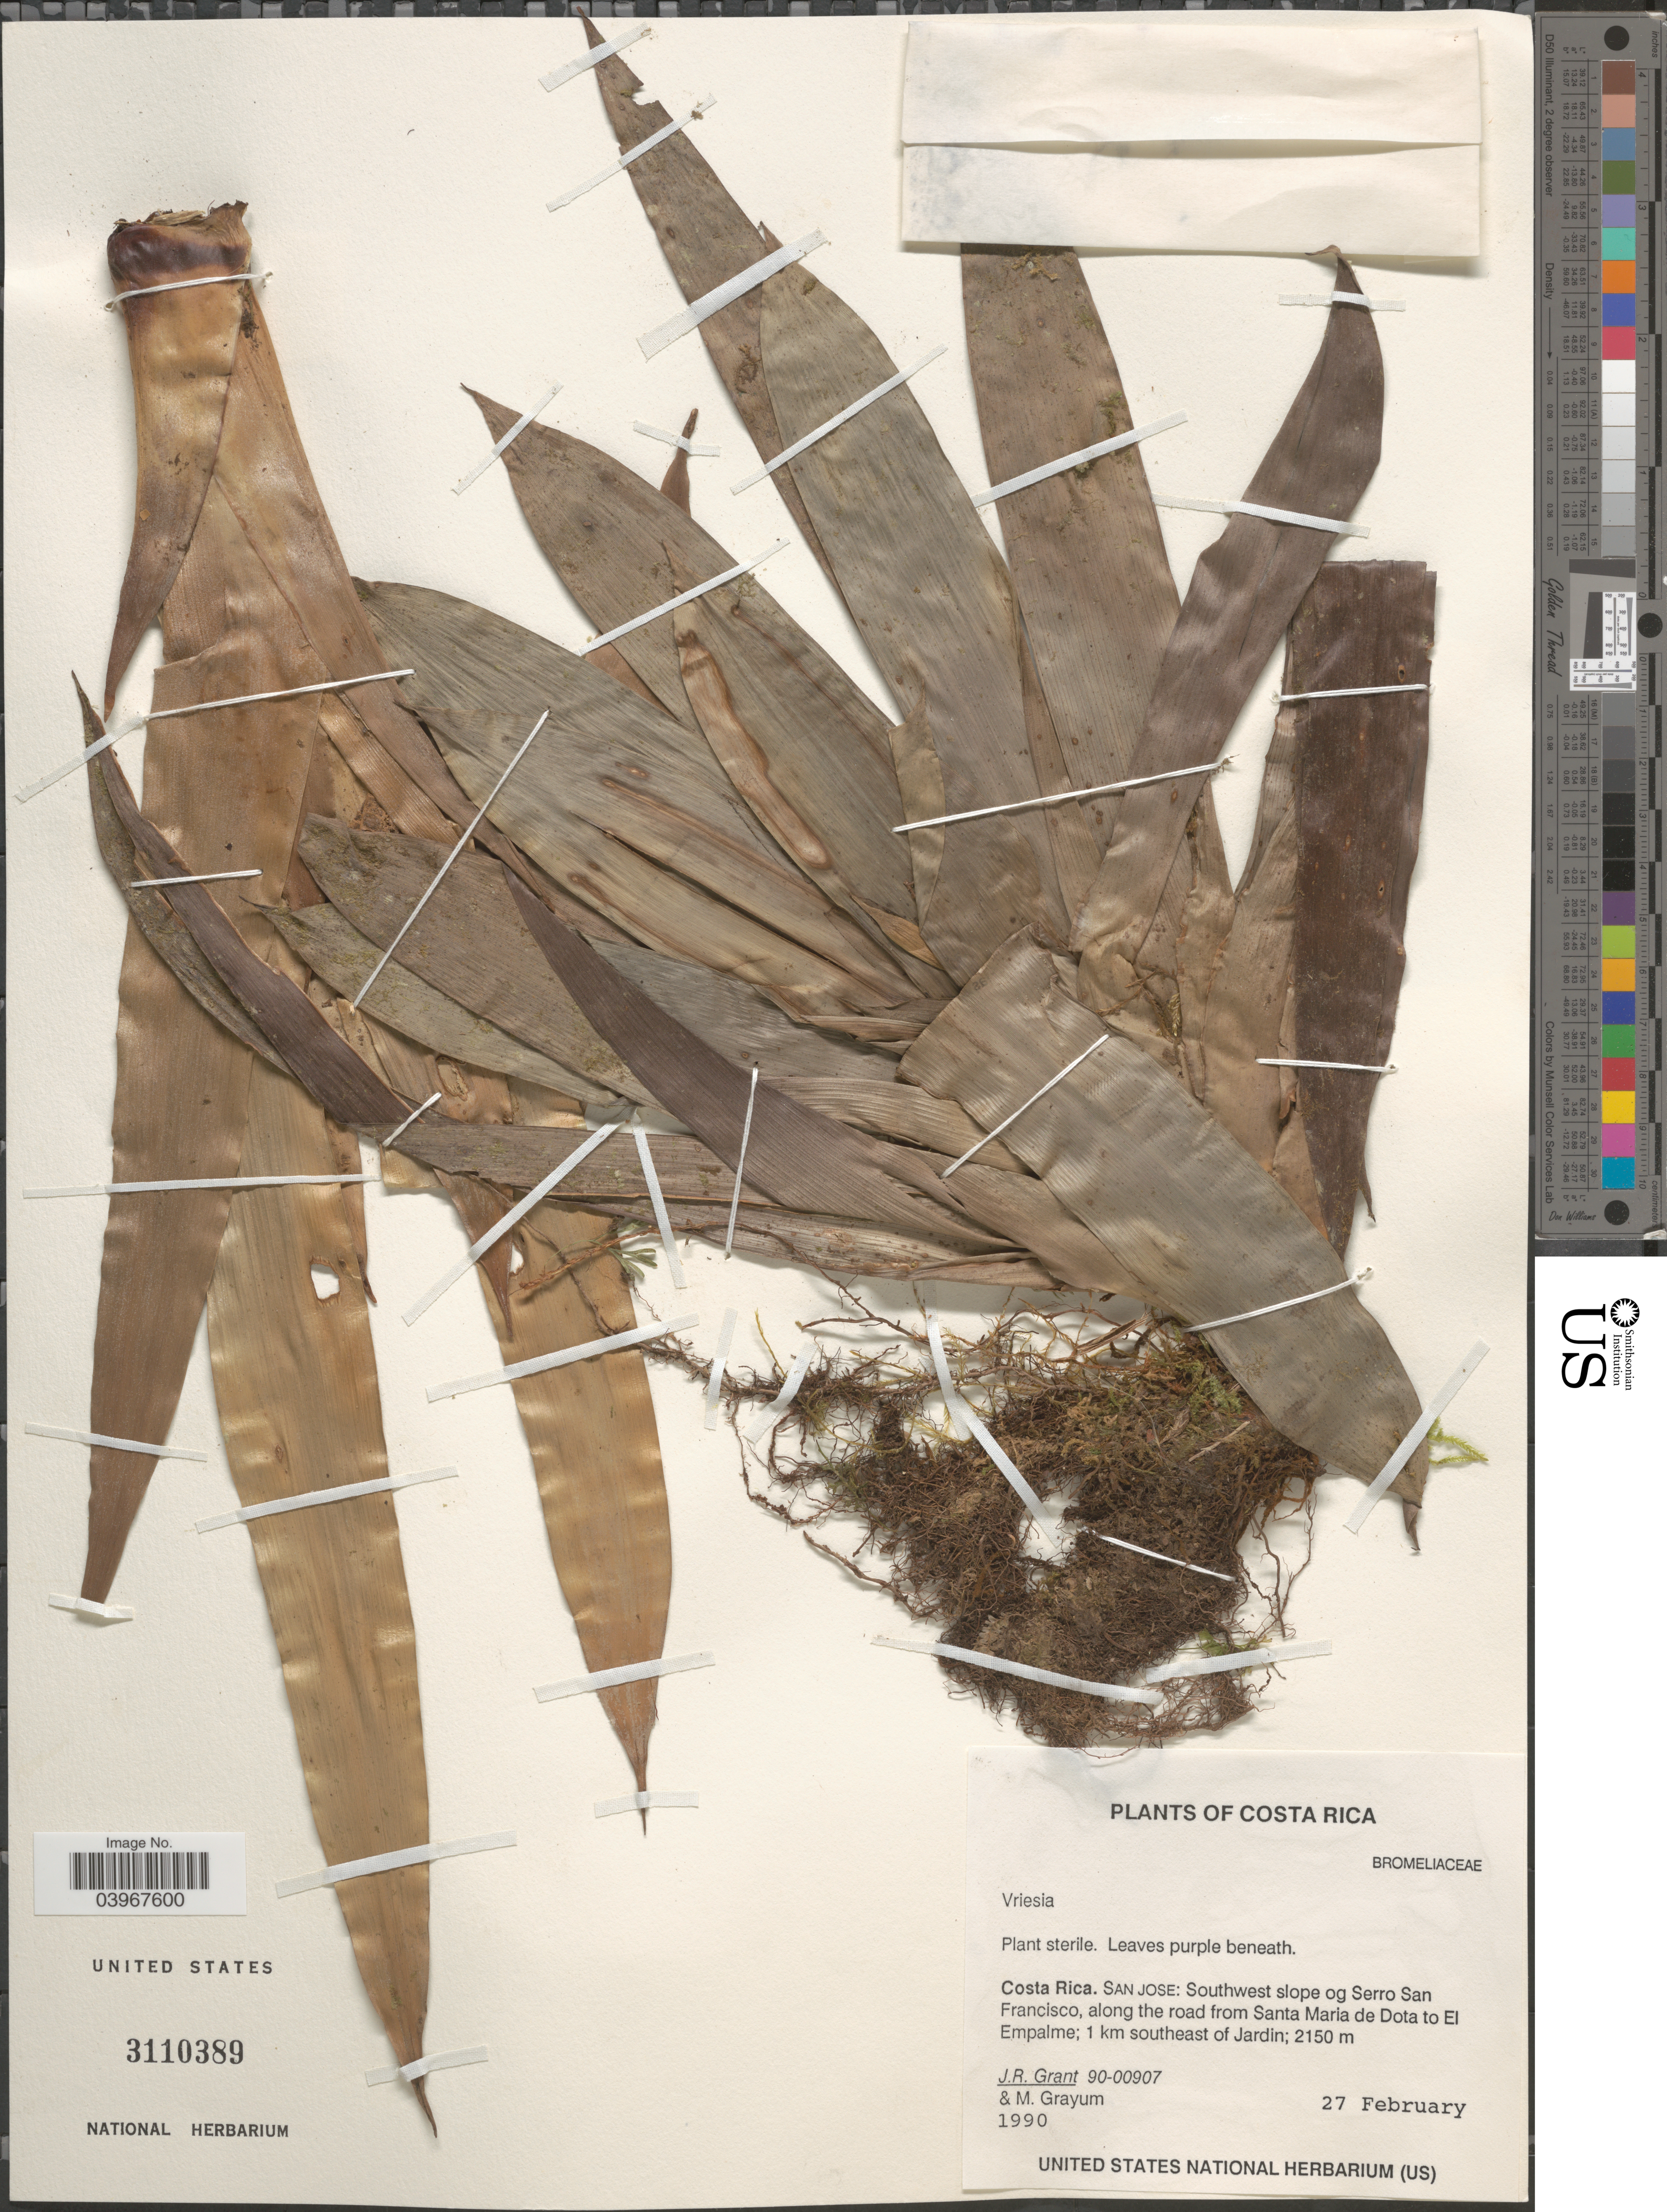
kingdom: Plantae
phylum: Tracheophyta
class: Liliopsida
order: Poales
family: Bromeliaceae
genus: Werauhia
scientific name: Werauhia sp.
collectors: J. Grant & M. H. Grayum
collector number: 90-00907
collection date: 1990-02-27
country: Costa Rica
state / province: San José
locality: Southwest slope og Serro San Francisco, along the road from Santa Maria de Dota to El Empalme; 1 km southeast of Jardin.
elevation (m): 2150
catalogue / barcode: US 3110389